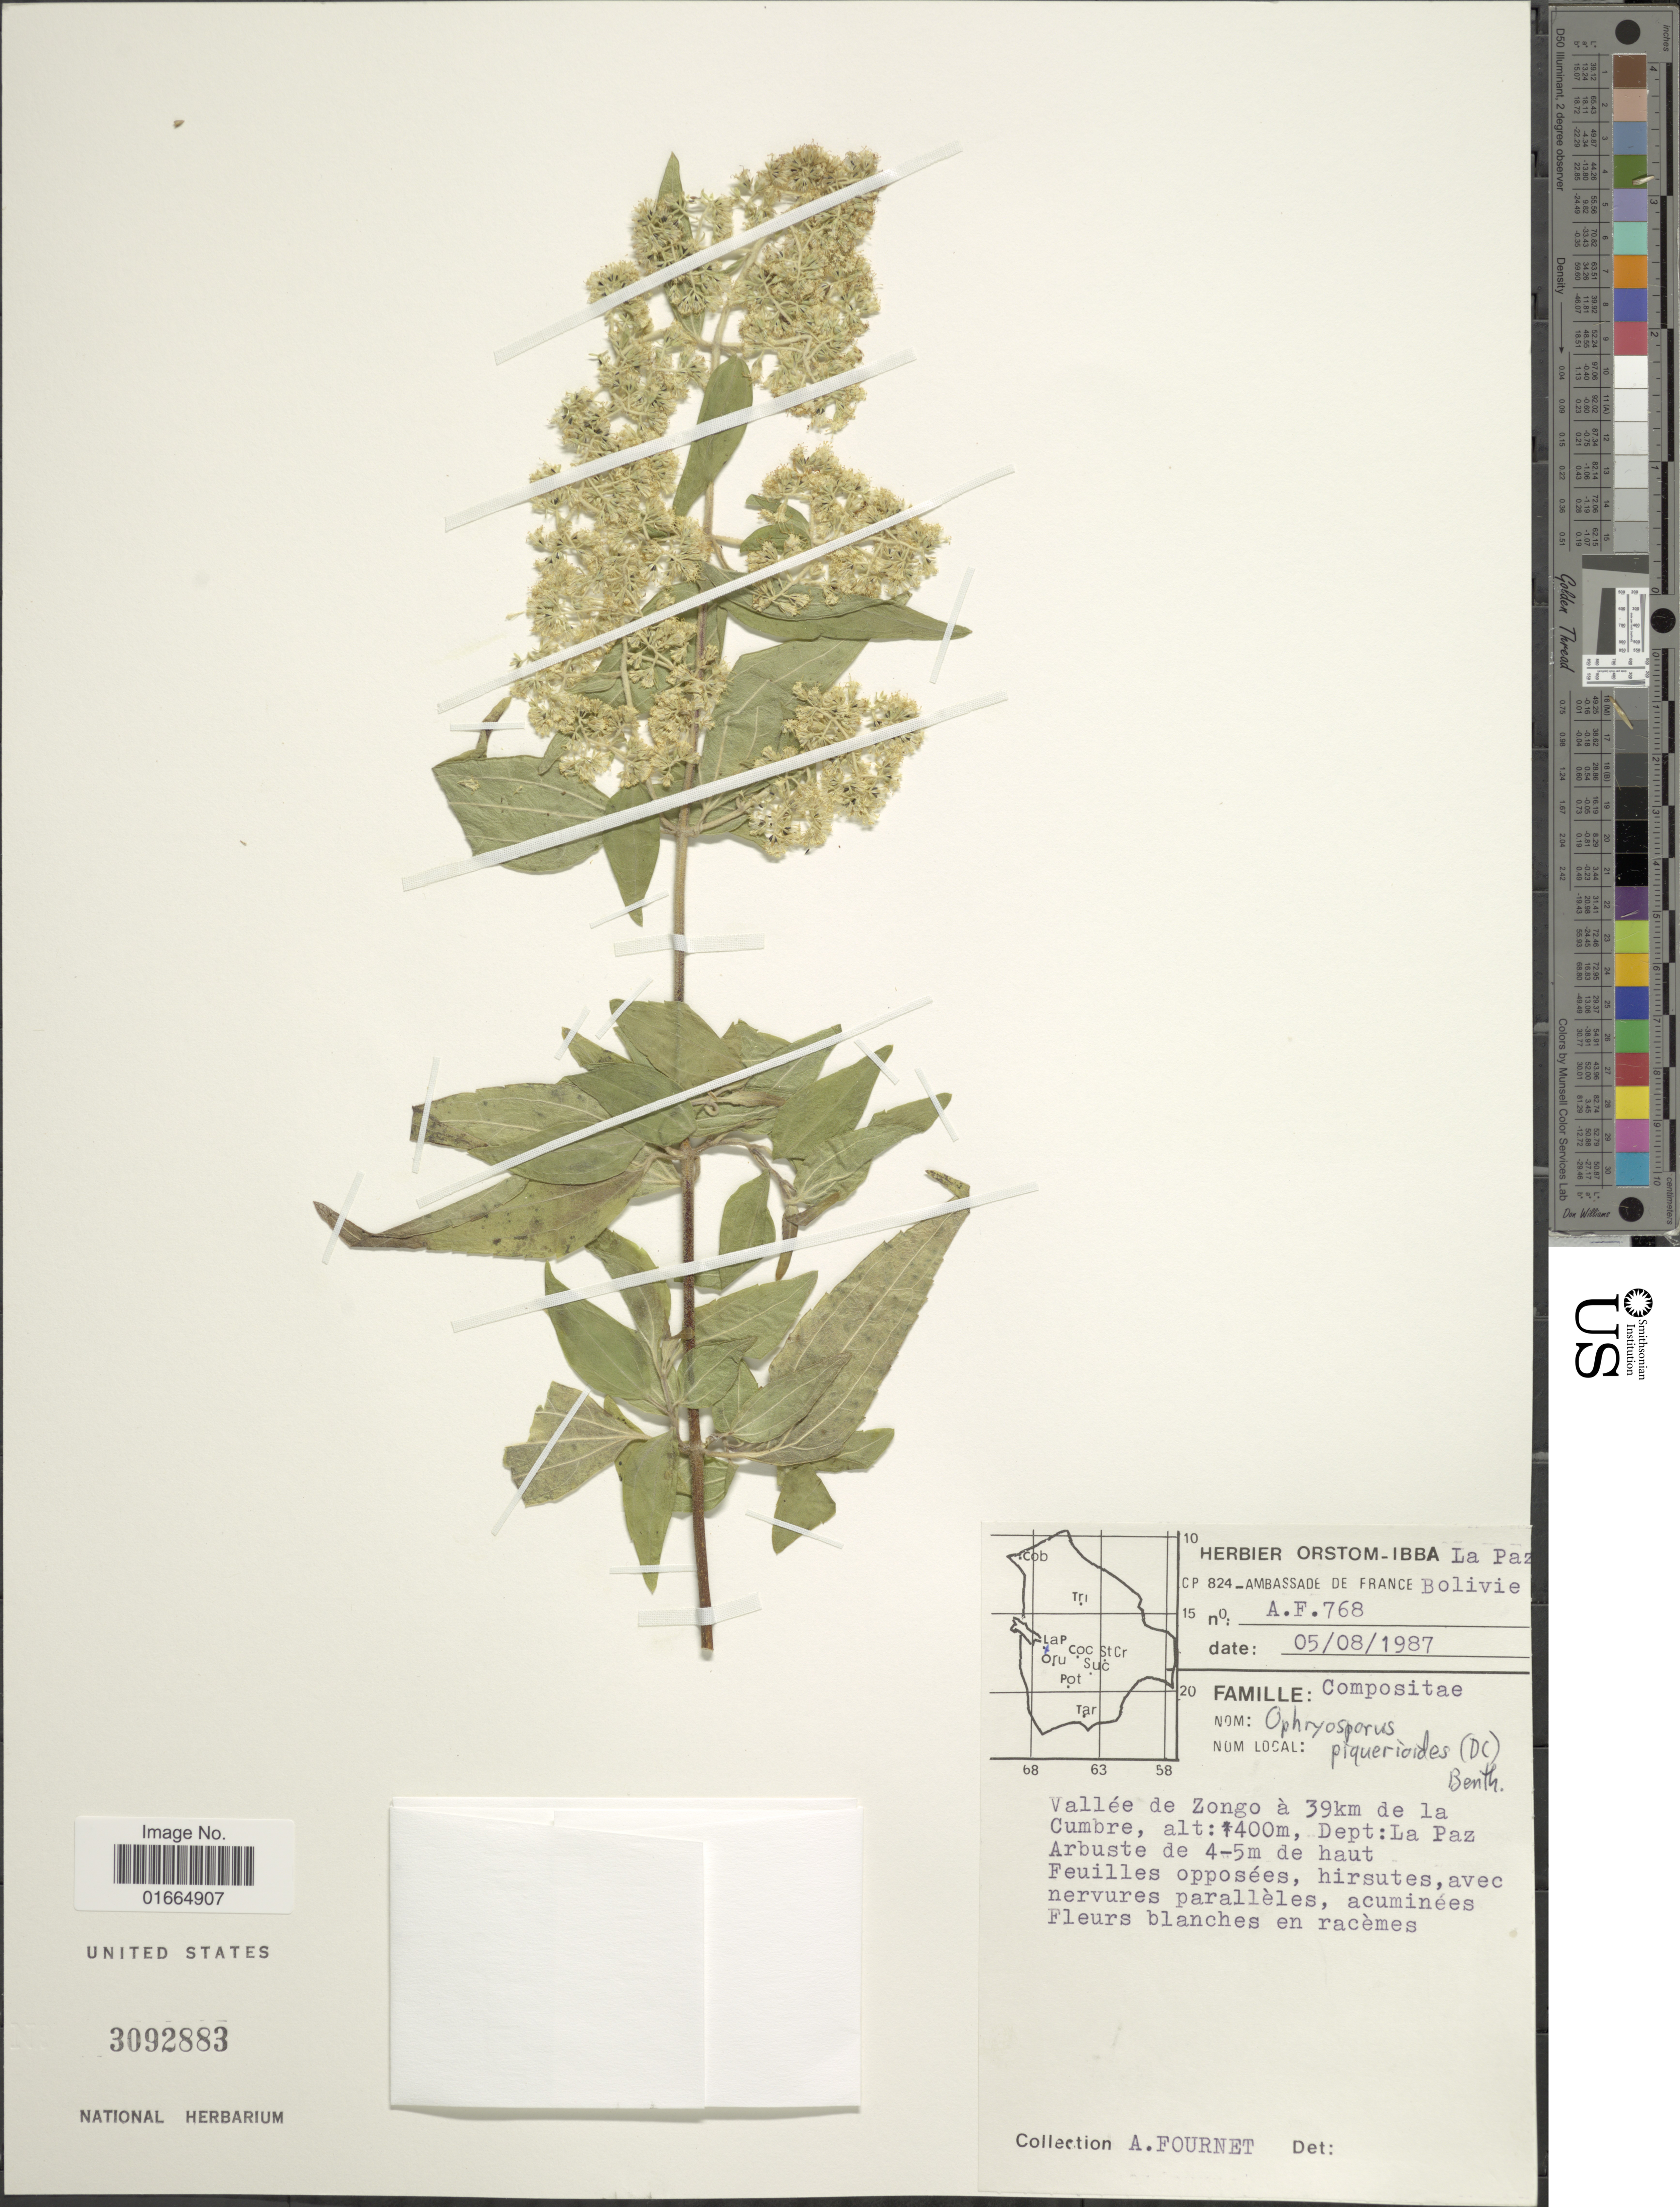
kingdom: Plantae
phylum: Tracheophyta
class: Magnoliopsida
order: Asterales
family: Asteraceae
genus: Ophryosporus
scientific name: Ophryosporus piquerioides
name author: (DC.) Benth. ex Baker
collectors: A. Fournet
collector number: A.F.768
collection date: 1987-08-05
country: Bolivia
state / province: La Paz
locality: Vallée de Zongo à 39km de la Cumbre. Dept: La Paz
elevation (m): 400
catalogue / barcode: US 3092883